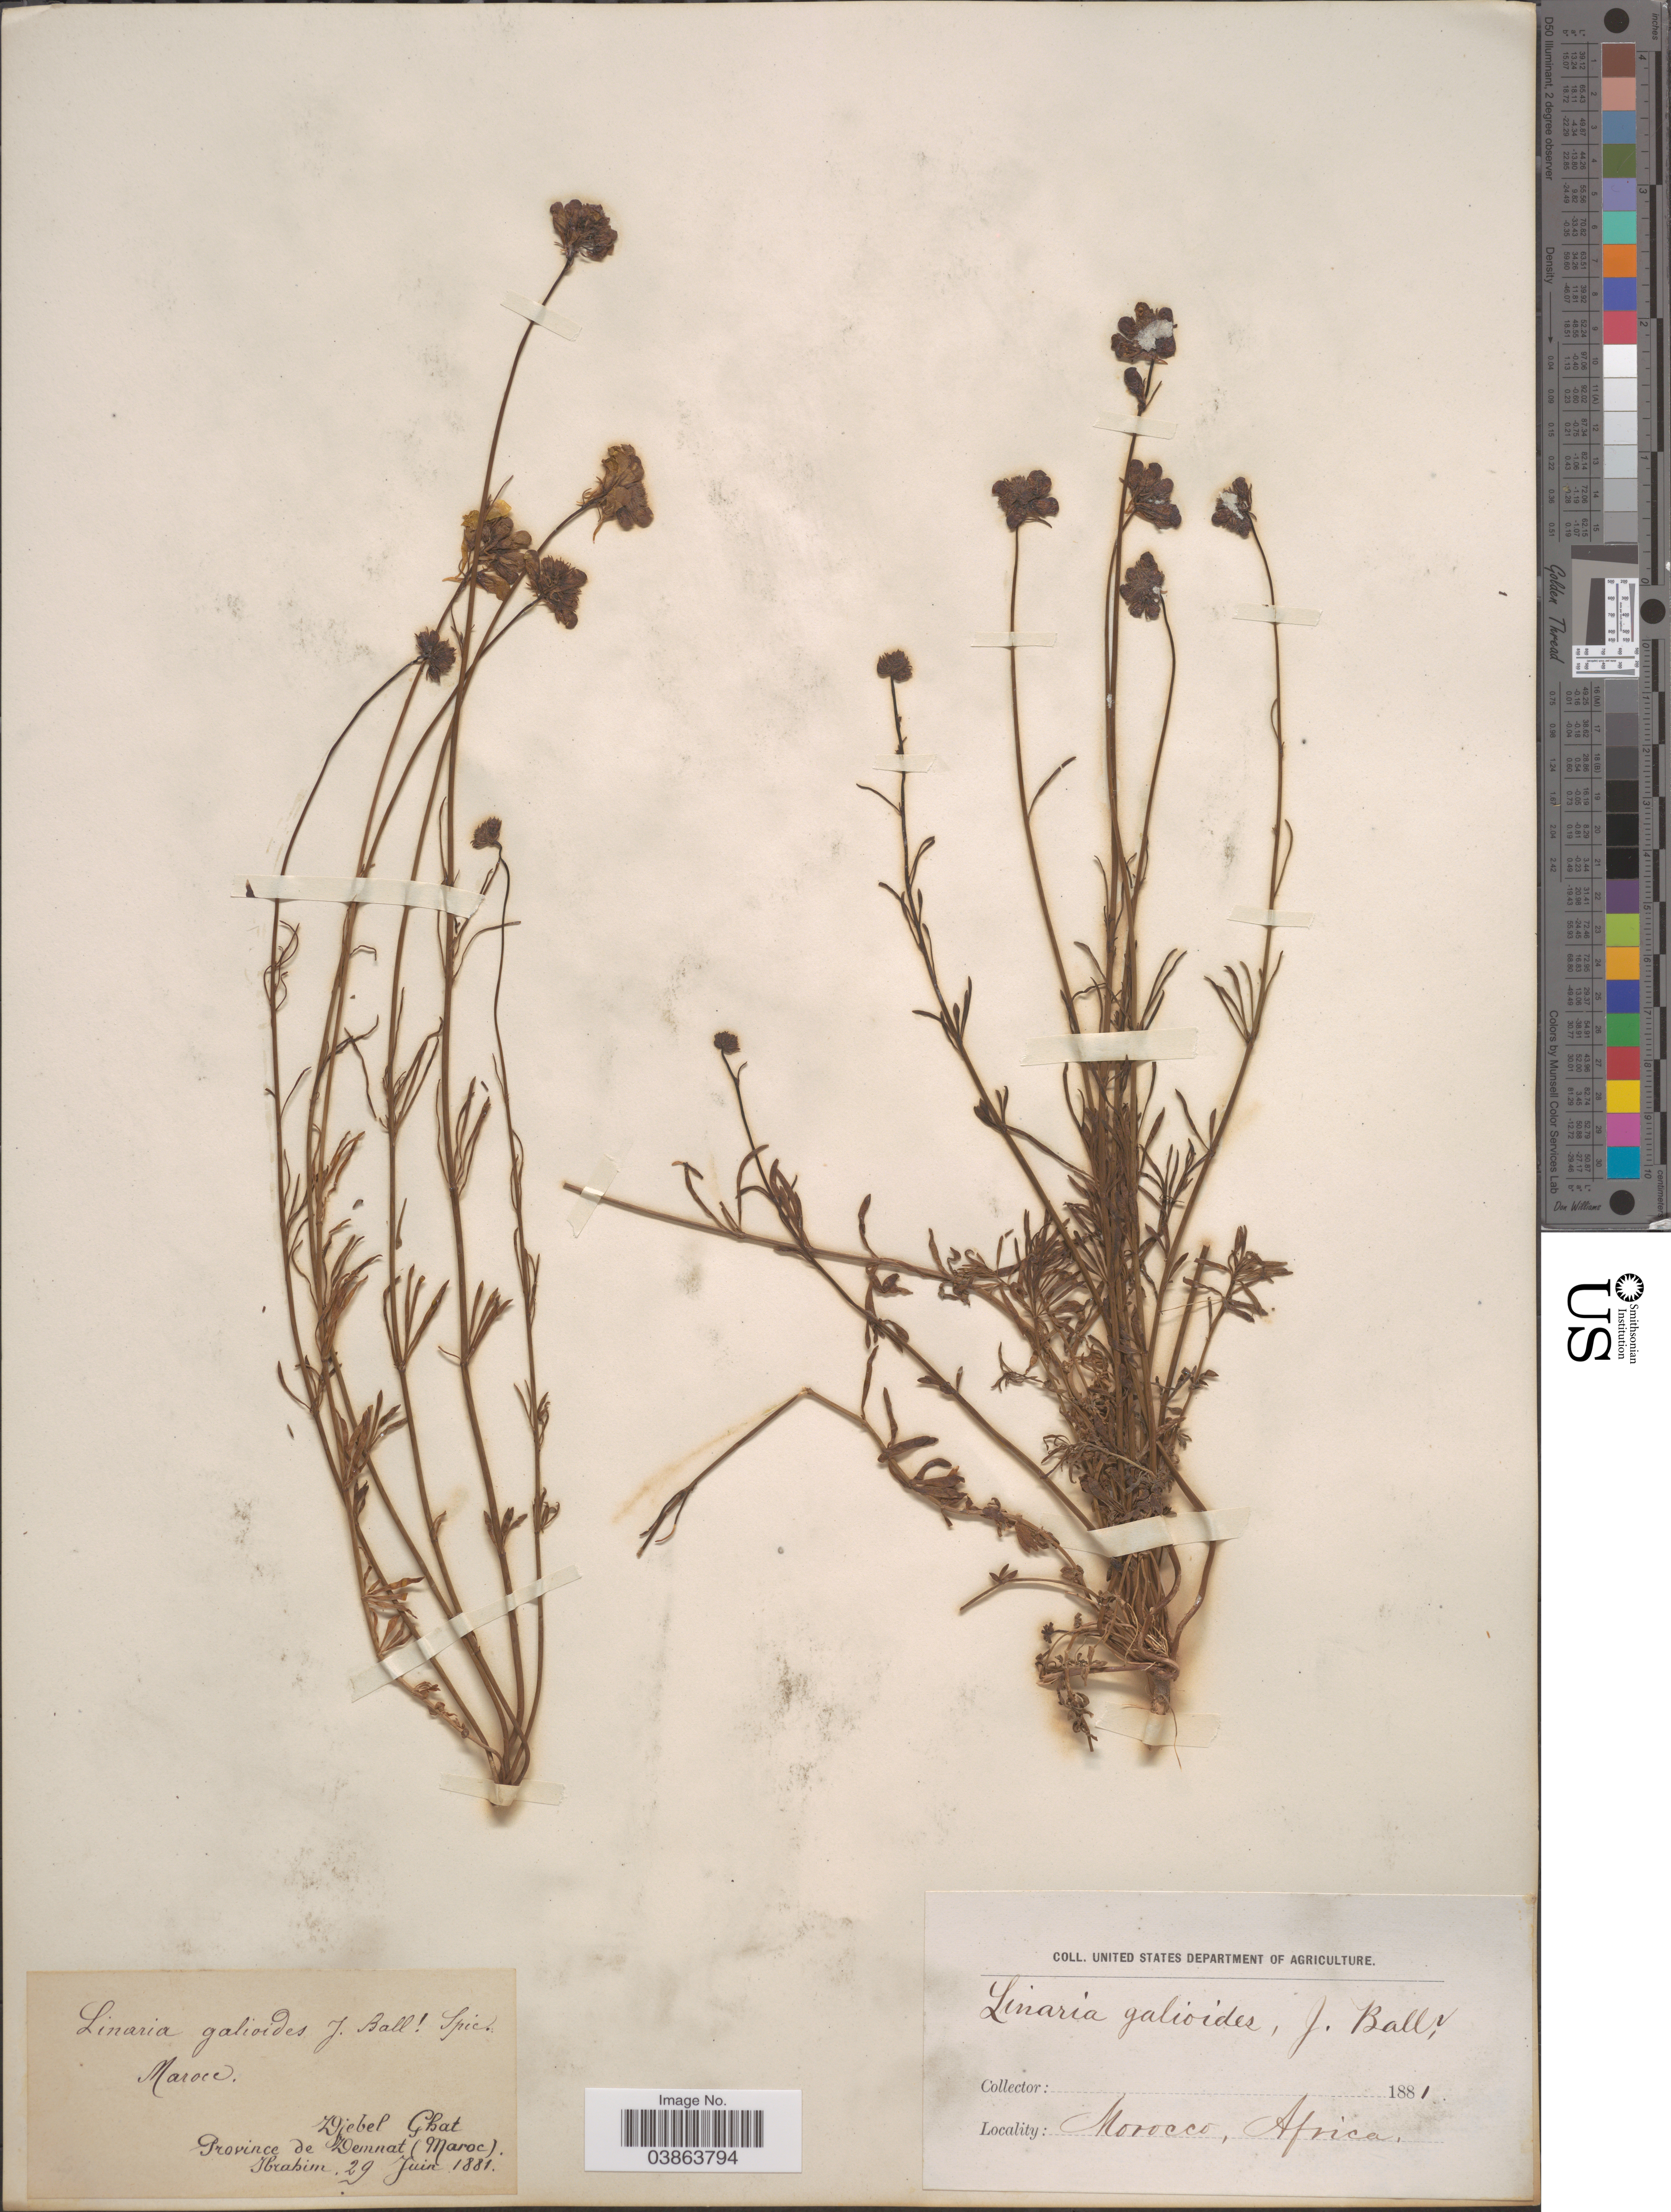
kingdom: Plantae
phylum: Tracheophyta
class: Magnoliopsida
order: Lamiales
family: Plantaginaceae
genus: Linaria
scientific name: Linaria galioides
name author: Ball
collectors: -. Ibrahim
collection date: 1881-06-29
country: Morocco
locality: Djebel Ghat. Province de Demnat.